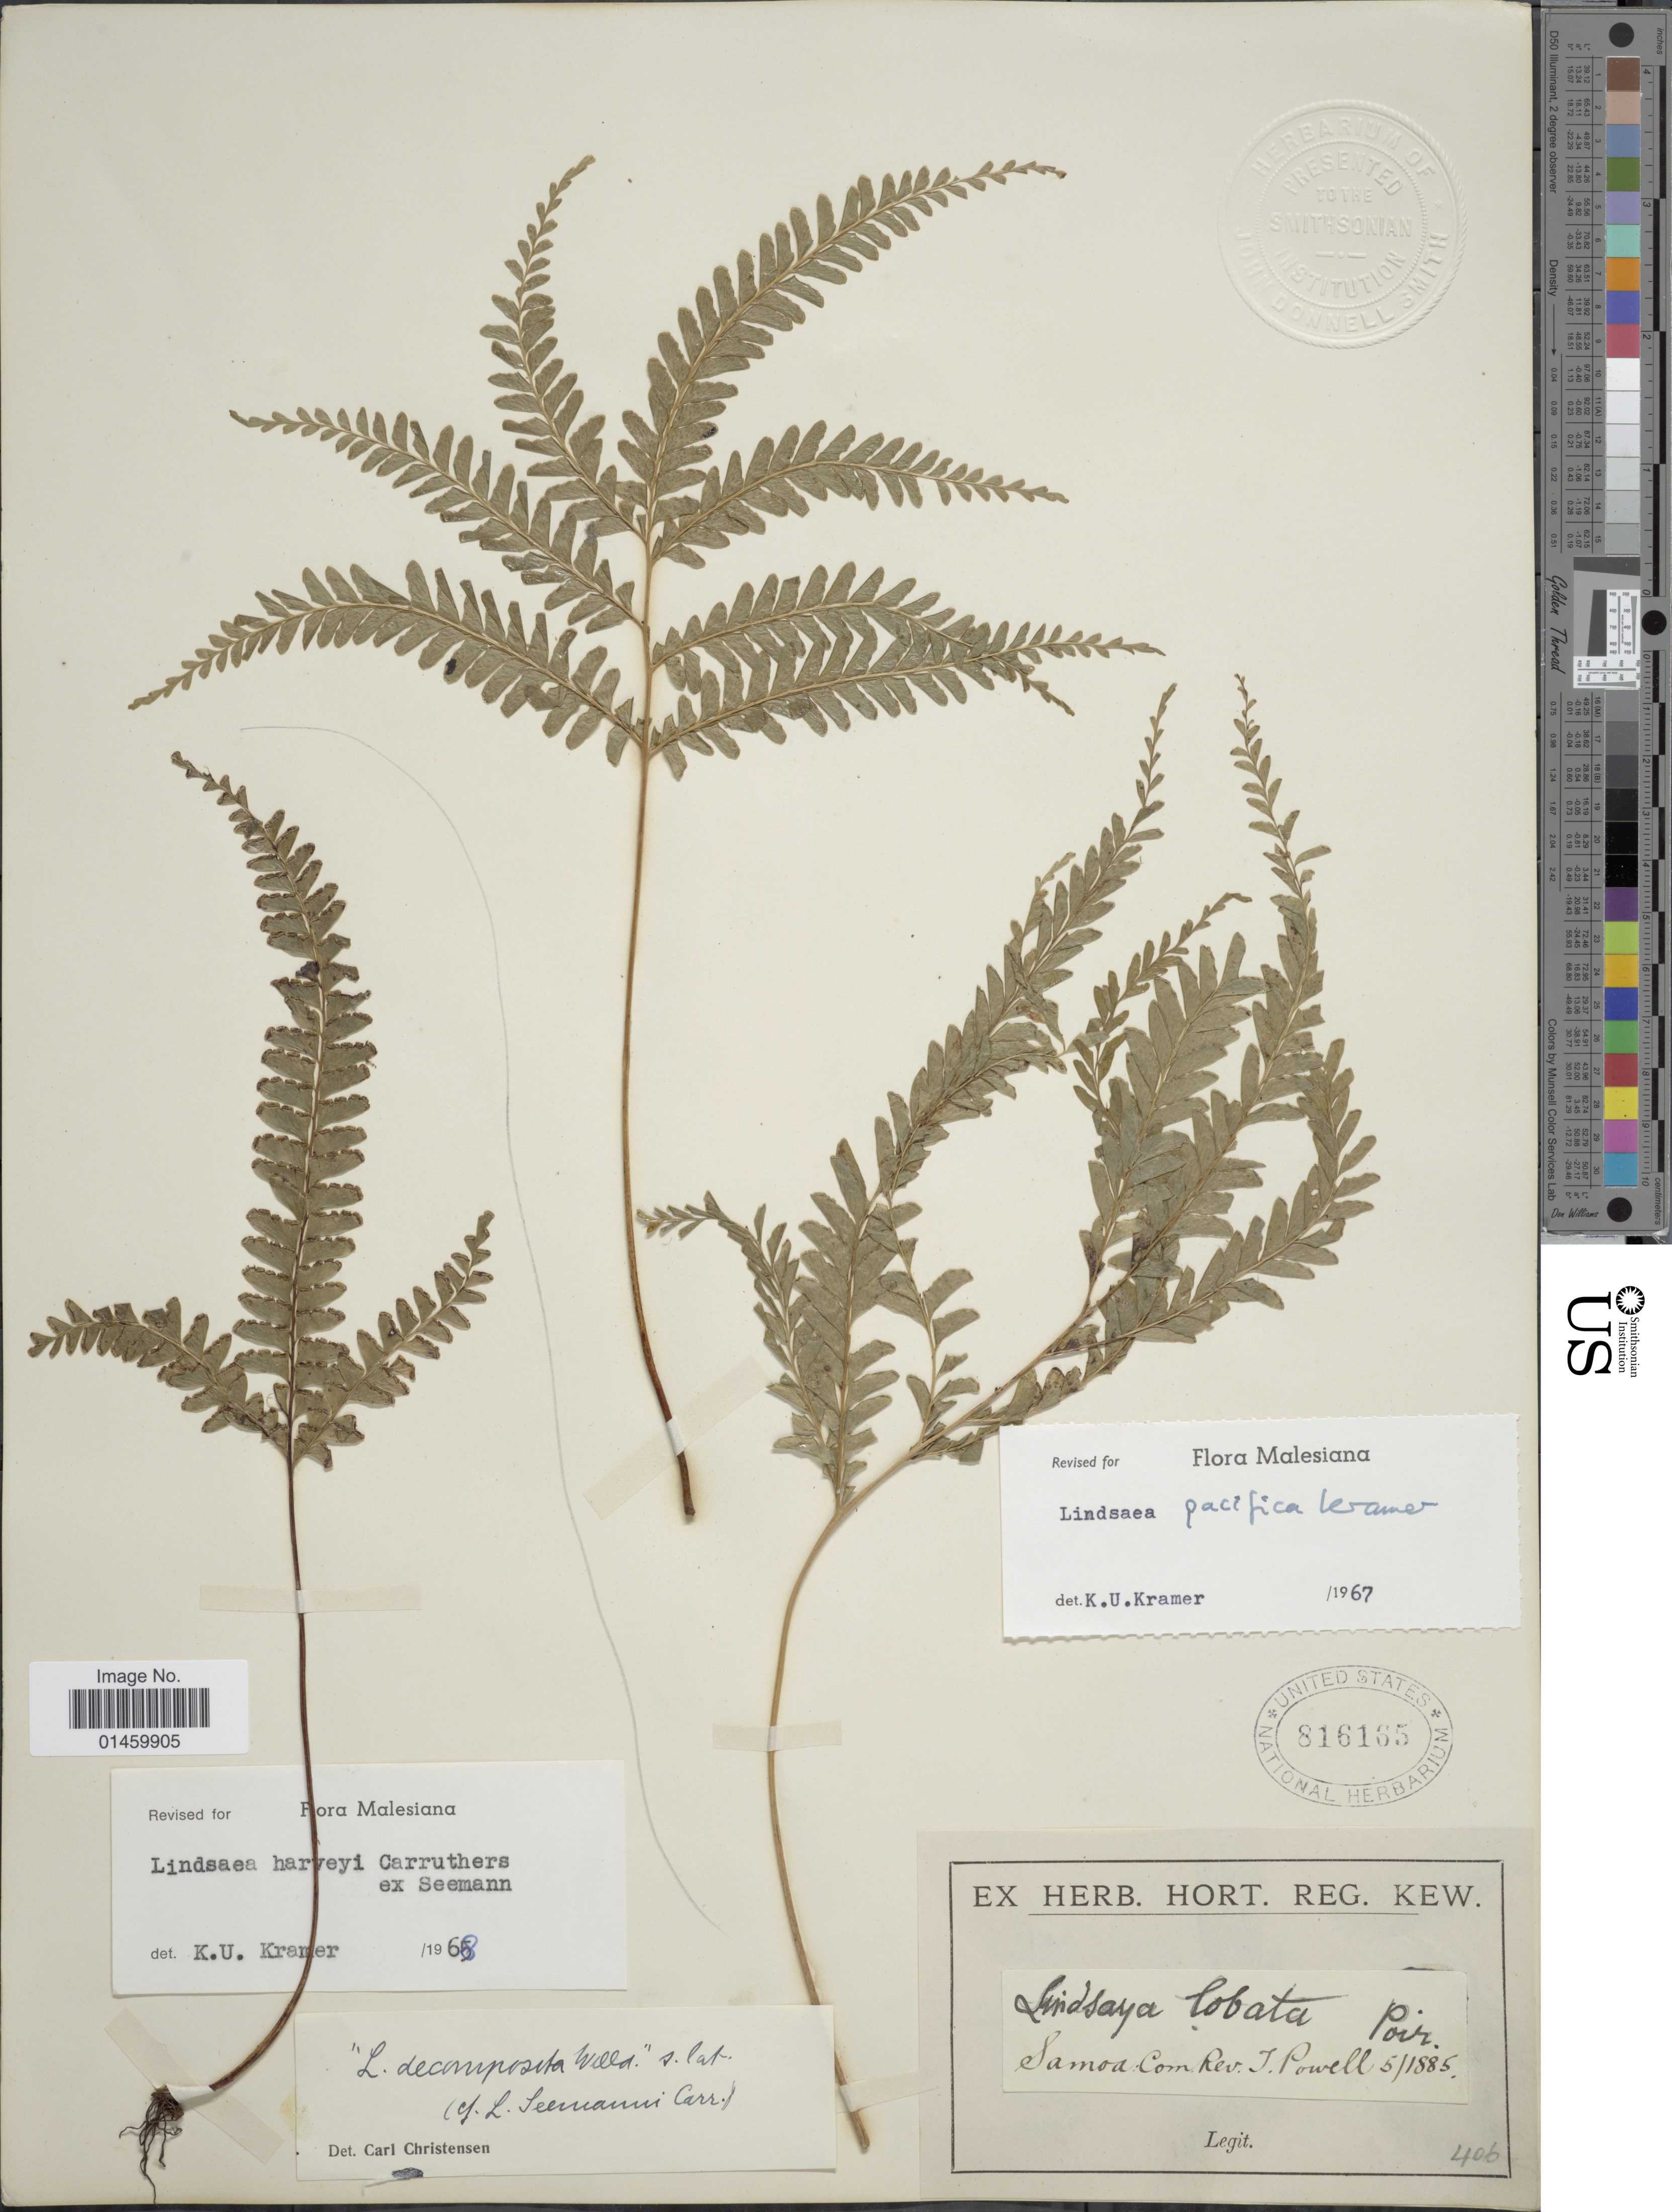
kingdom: Plantae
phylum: Tracheophyta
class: Polypodiopsida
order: Polypodiales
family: Lindsaeaceae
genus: Lindsaea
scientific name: Lindsaea harveyi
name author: Carruth. ex Seem.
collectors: ex herb. Hort. Reg. Kew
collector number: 406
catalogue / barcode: US 816165